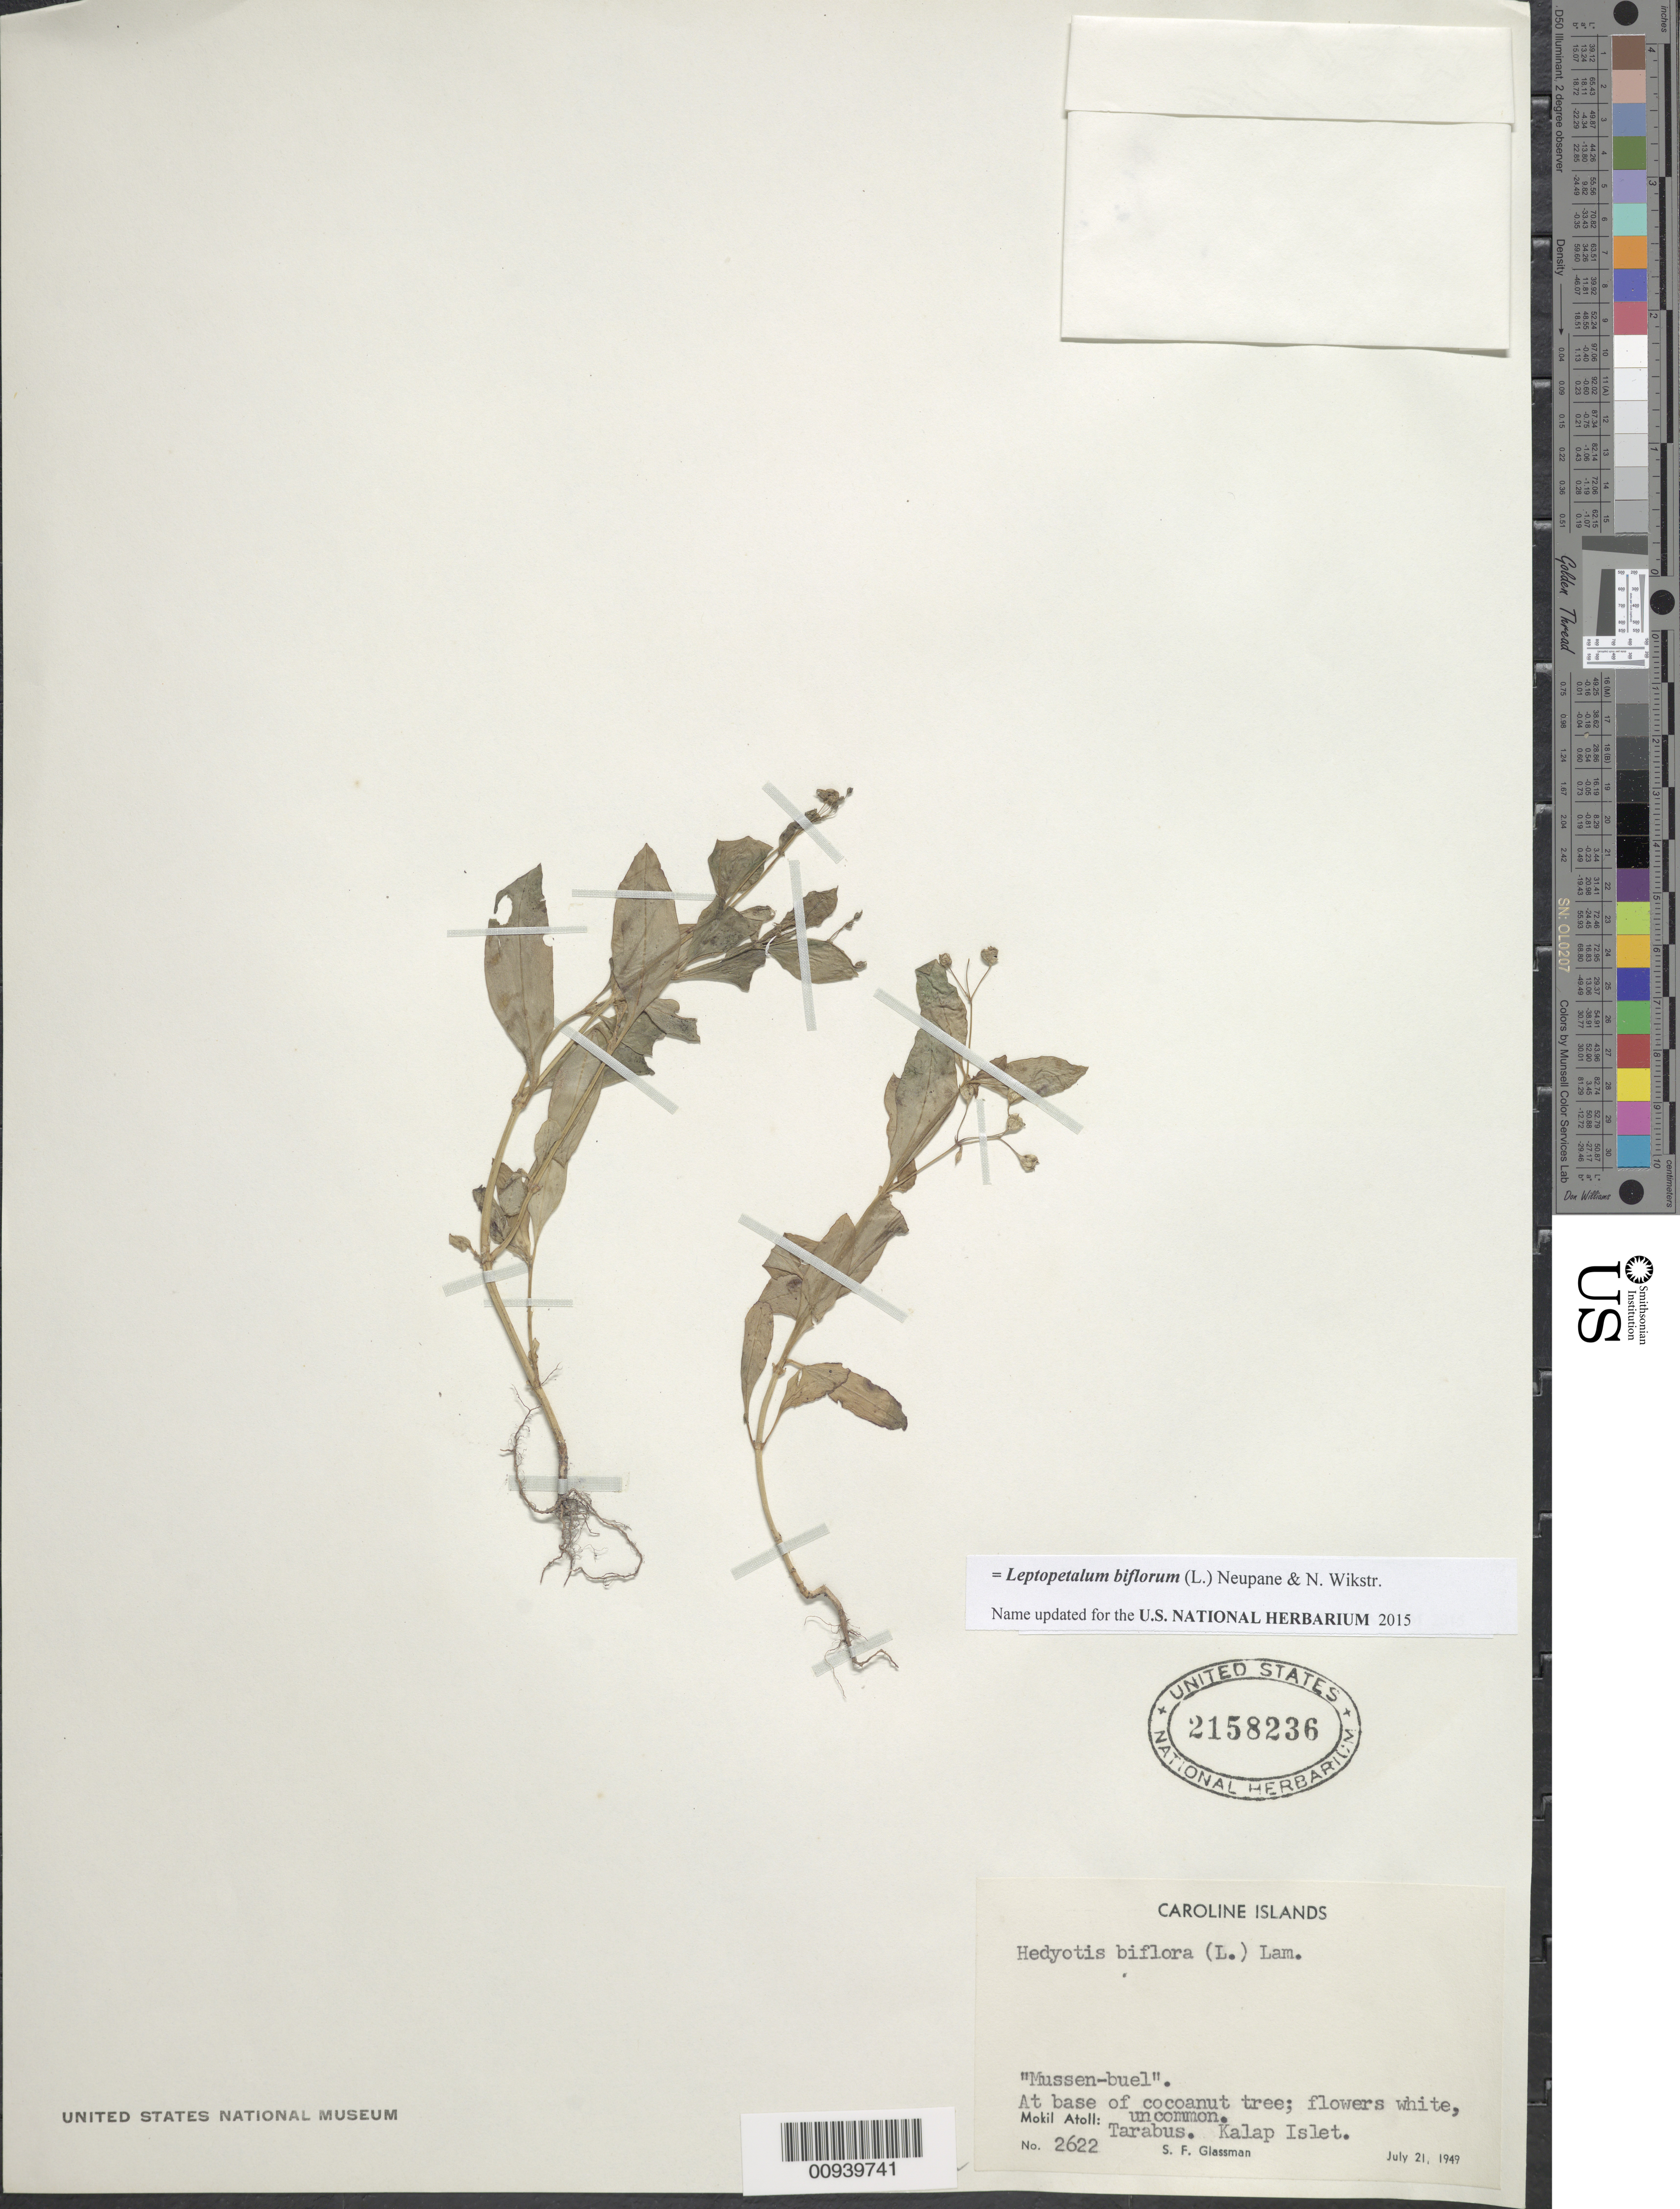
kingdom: Plantae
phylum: Tracheophyta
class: Magnoliopsida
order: Gentianales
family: Rubiaceae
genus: Leptopetalum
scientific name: Leptopetalum biflorum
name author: (L.) Neupane & N. Wikstr.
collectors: S. F. Glassman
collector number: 2622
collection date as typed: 21 Jul 1949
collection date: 1949-07-21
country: Micronesia, Federated States of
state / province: Pohnpei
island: Mwokil (Mokil) Atoll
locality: Kalap Islet, Tarabus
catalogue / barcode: US 2158236